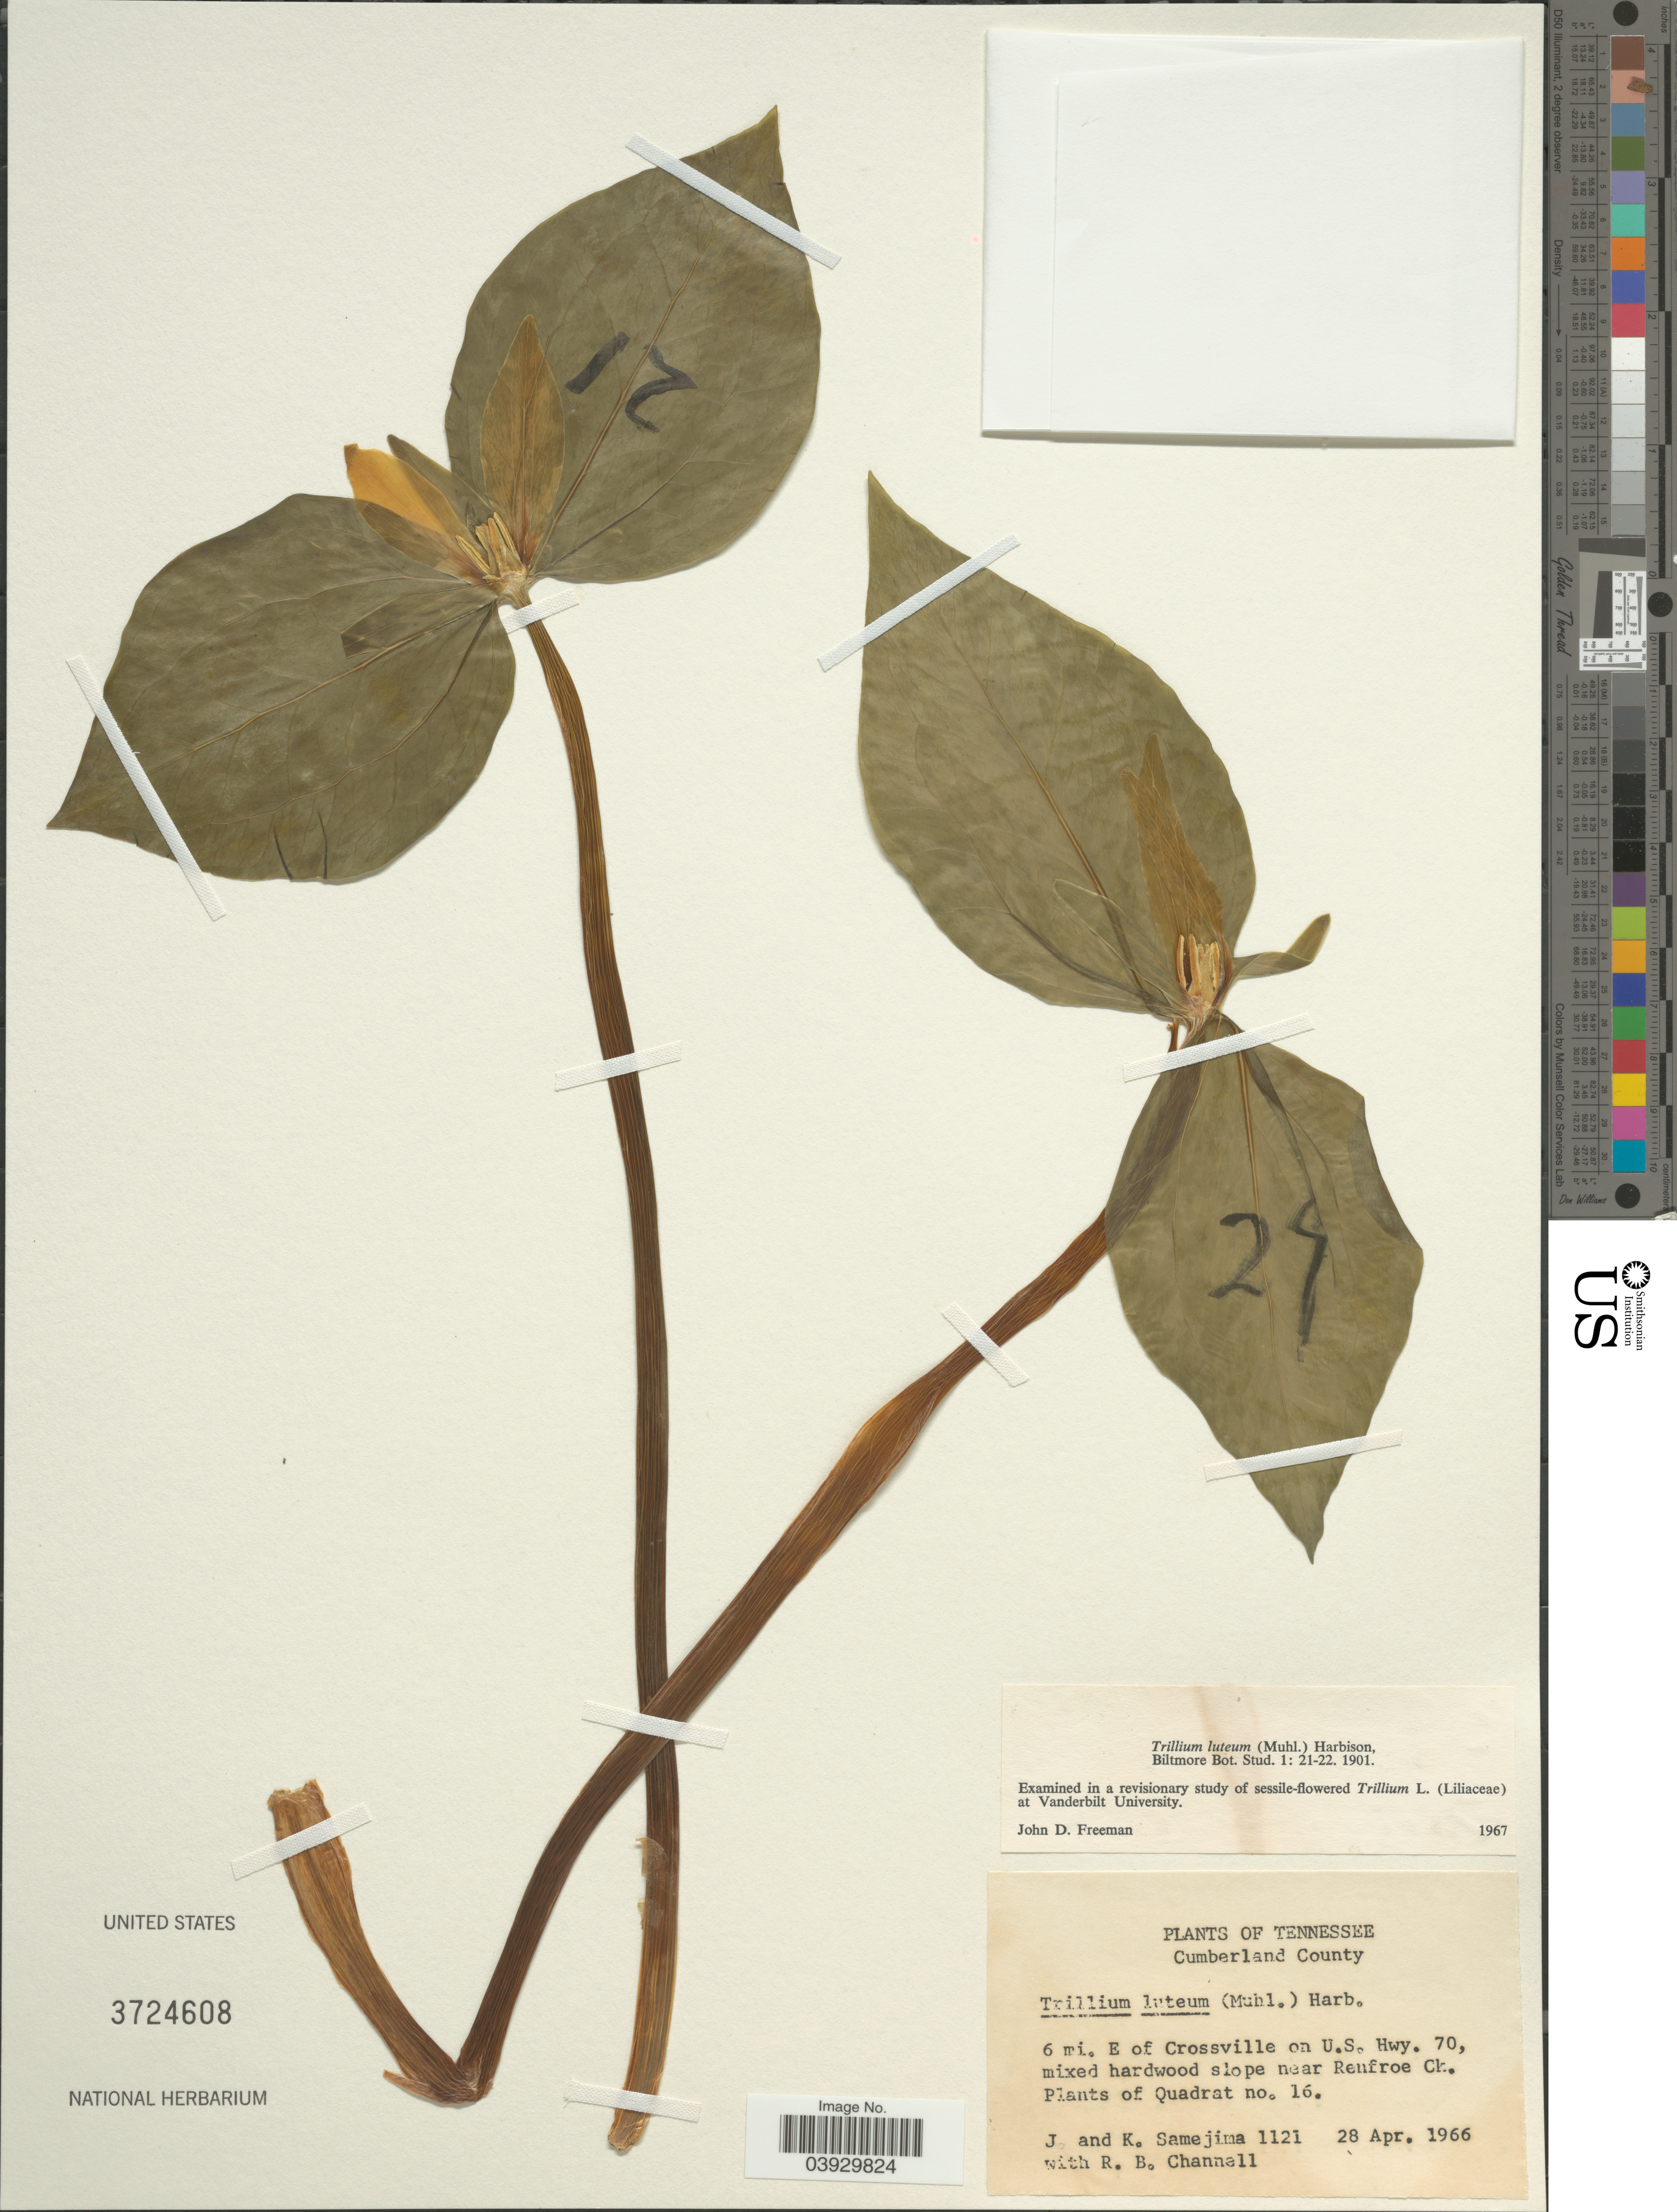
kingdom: Plantae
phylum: Tracheophyta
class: Liliopsida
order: Liliales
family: Melanthiaceae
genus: Trillium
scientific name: Trillium luteum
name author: Harb.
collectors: J. Samejima, K. Samejima & R. B. Channell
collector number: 1121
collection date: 1966-04-28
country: United States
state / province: Tennessee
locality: Cumberland County. 6 mi. E of Crossville on U.S. Hwy. 70, near Renfroe Ck. Plants of Quadrat no. 16.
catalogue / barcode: US 3724608